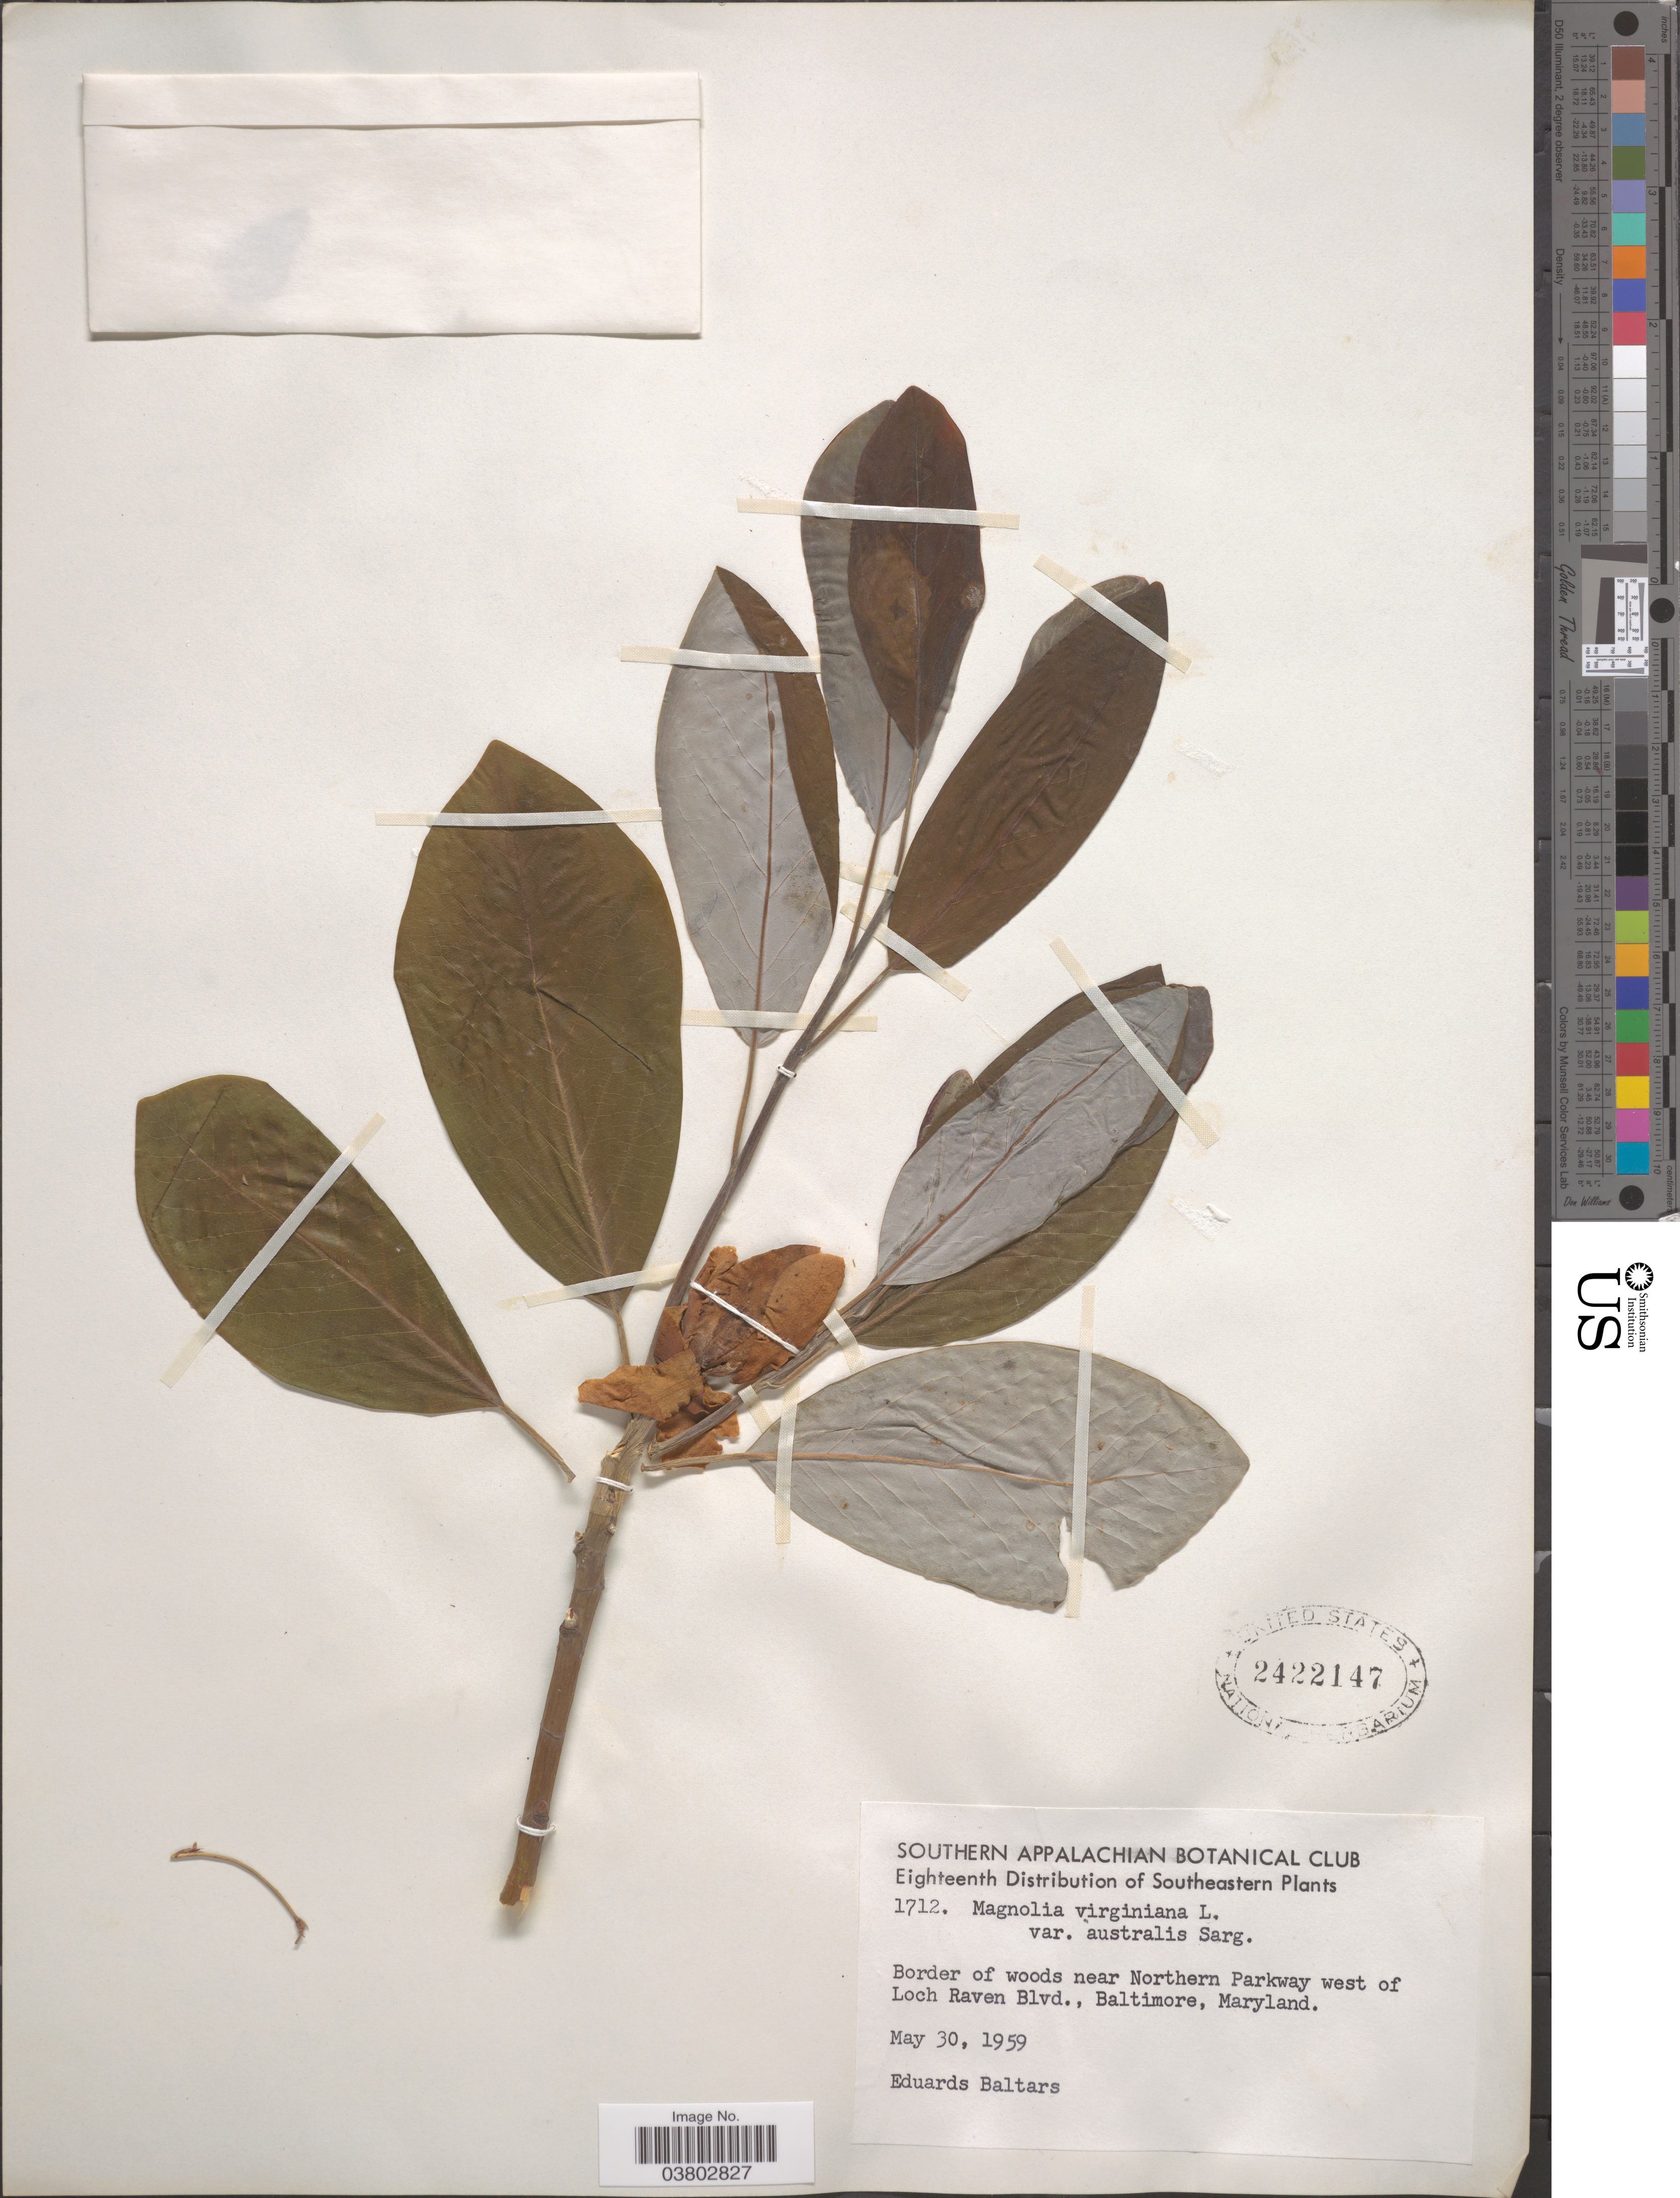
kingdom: Plantae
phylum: Tracheophyta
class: Magnoliopsida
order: Magnoliales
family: Magnoliaceae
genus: Magnolia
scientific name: Magnolia virginiana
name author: L.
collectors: E. Baltars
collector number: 1712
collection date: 1959-05-30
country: United States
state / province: Maryland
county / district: Baltimore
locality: Border of woods near Northern Parkway west of Loch Raven Blvd., Baltimore.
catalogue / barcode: US 2422147